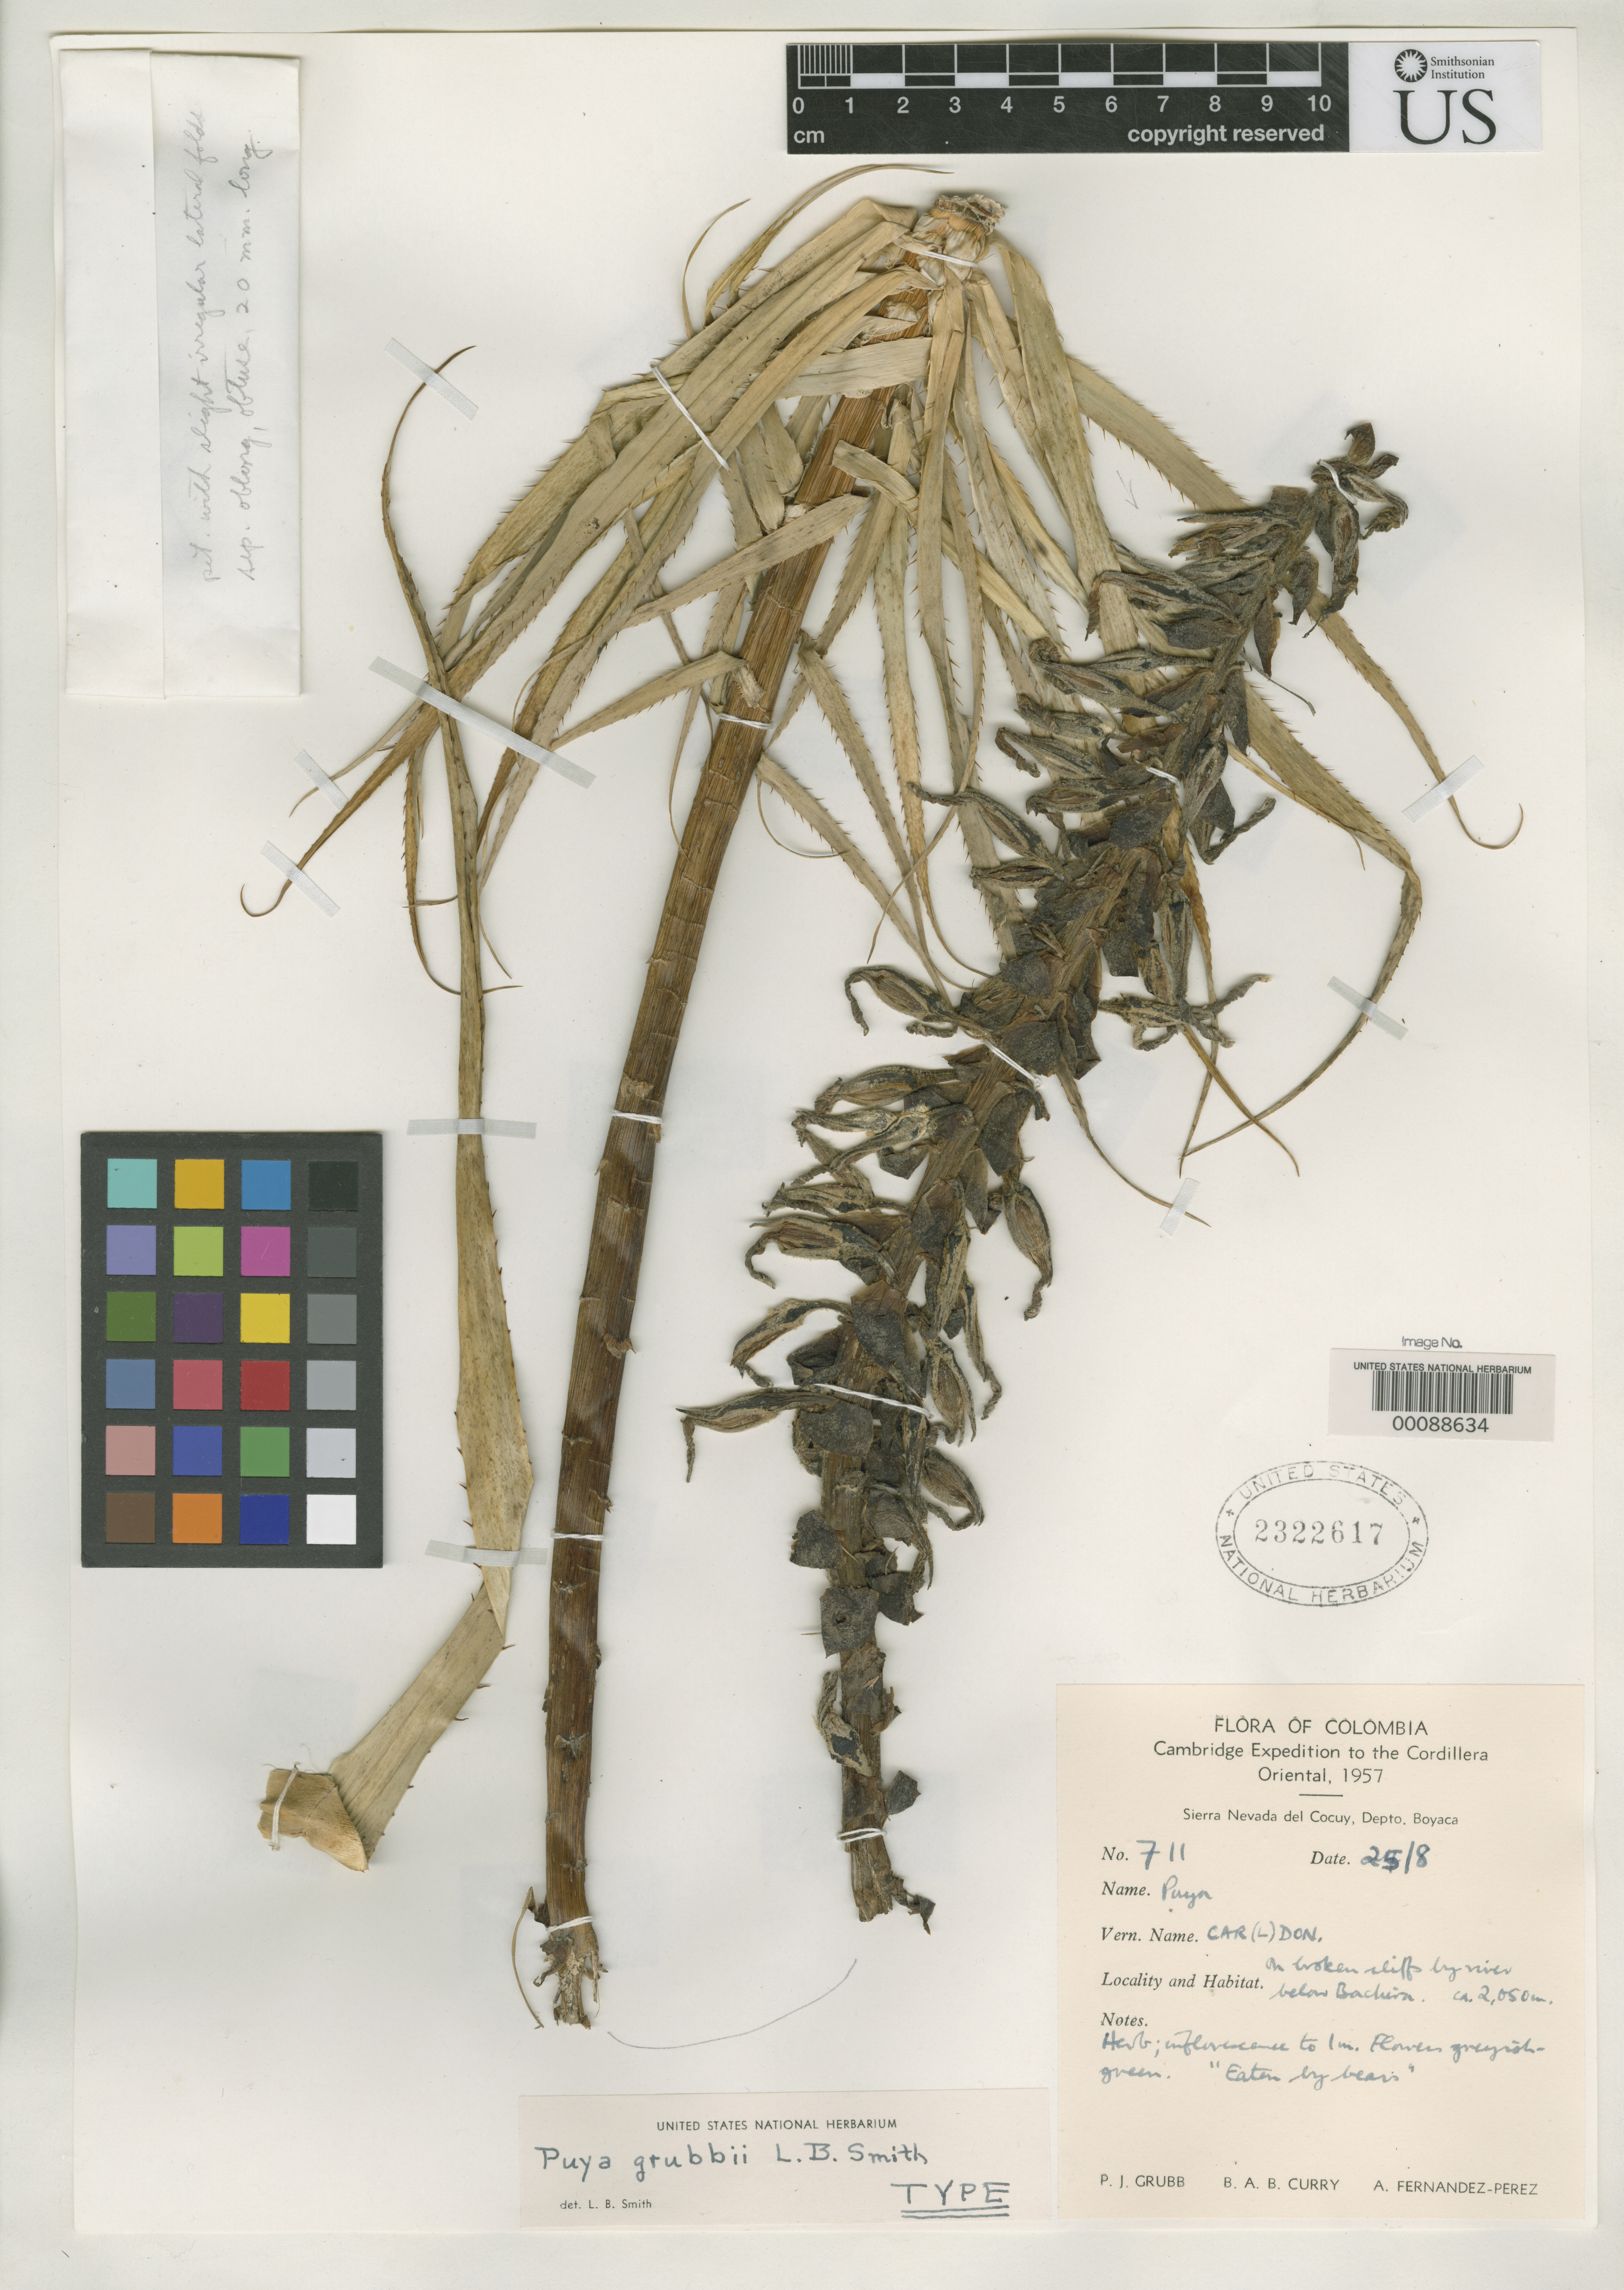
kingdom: Plantae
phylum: Tracheophyta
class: Liliopsida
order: Poales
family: Bromeliaceae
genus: Puya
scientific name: Puya grubbii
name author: L.B. Sm.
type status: Holotype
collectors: P. J. Grubb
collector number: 711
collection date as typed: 25 Aug 1957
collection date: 1957-08-25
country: Colombia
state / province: Boyacá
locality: Below Bachira.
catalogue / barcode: US 2322617